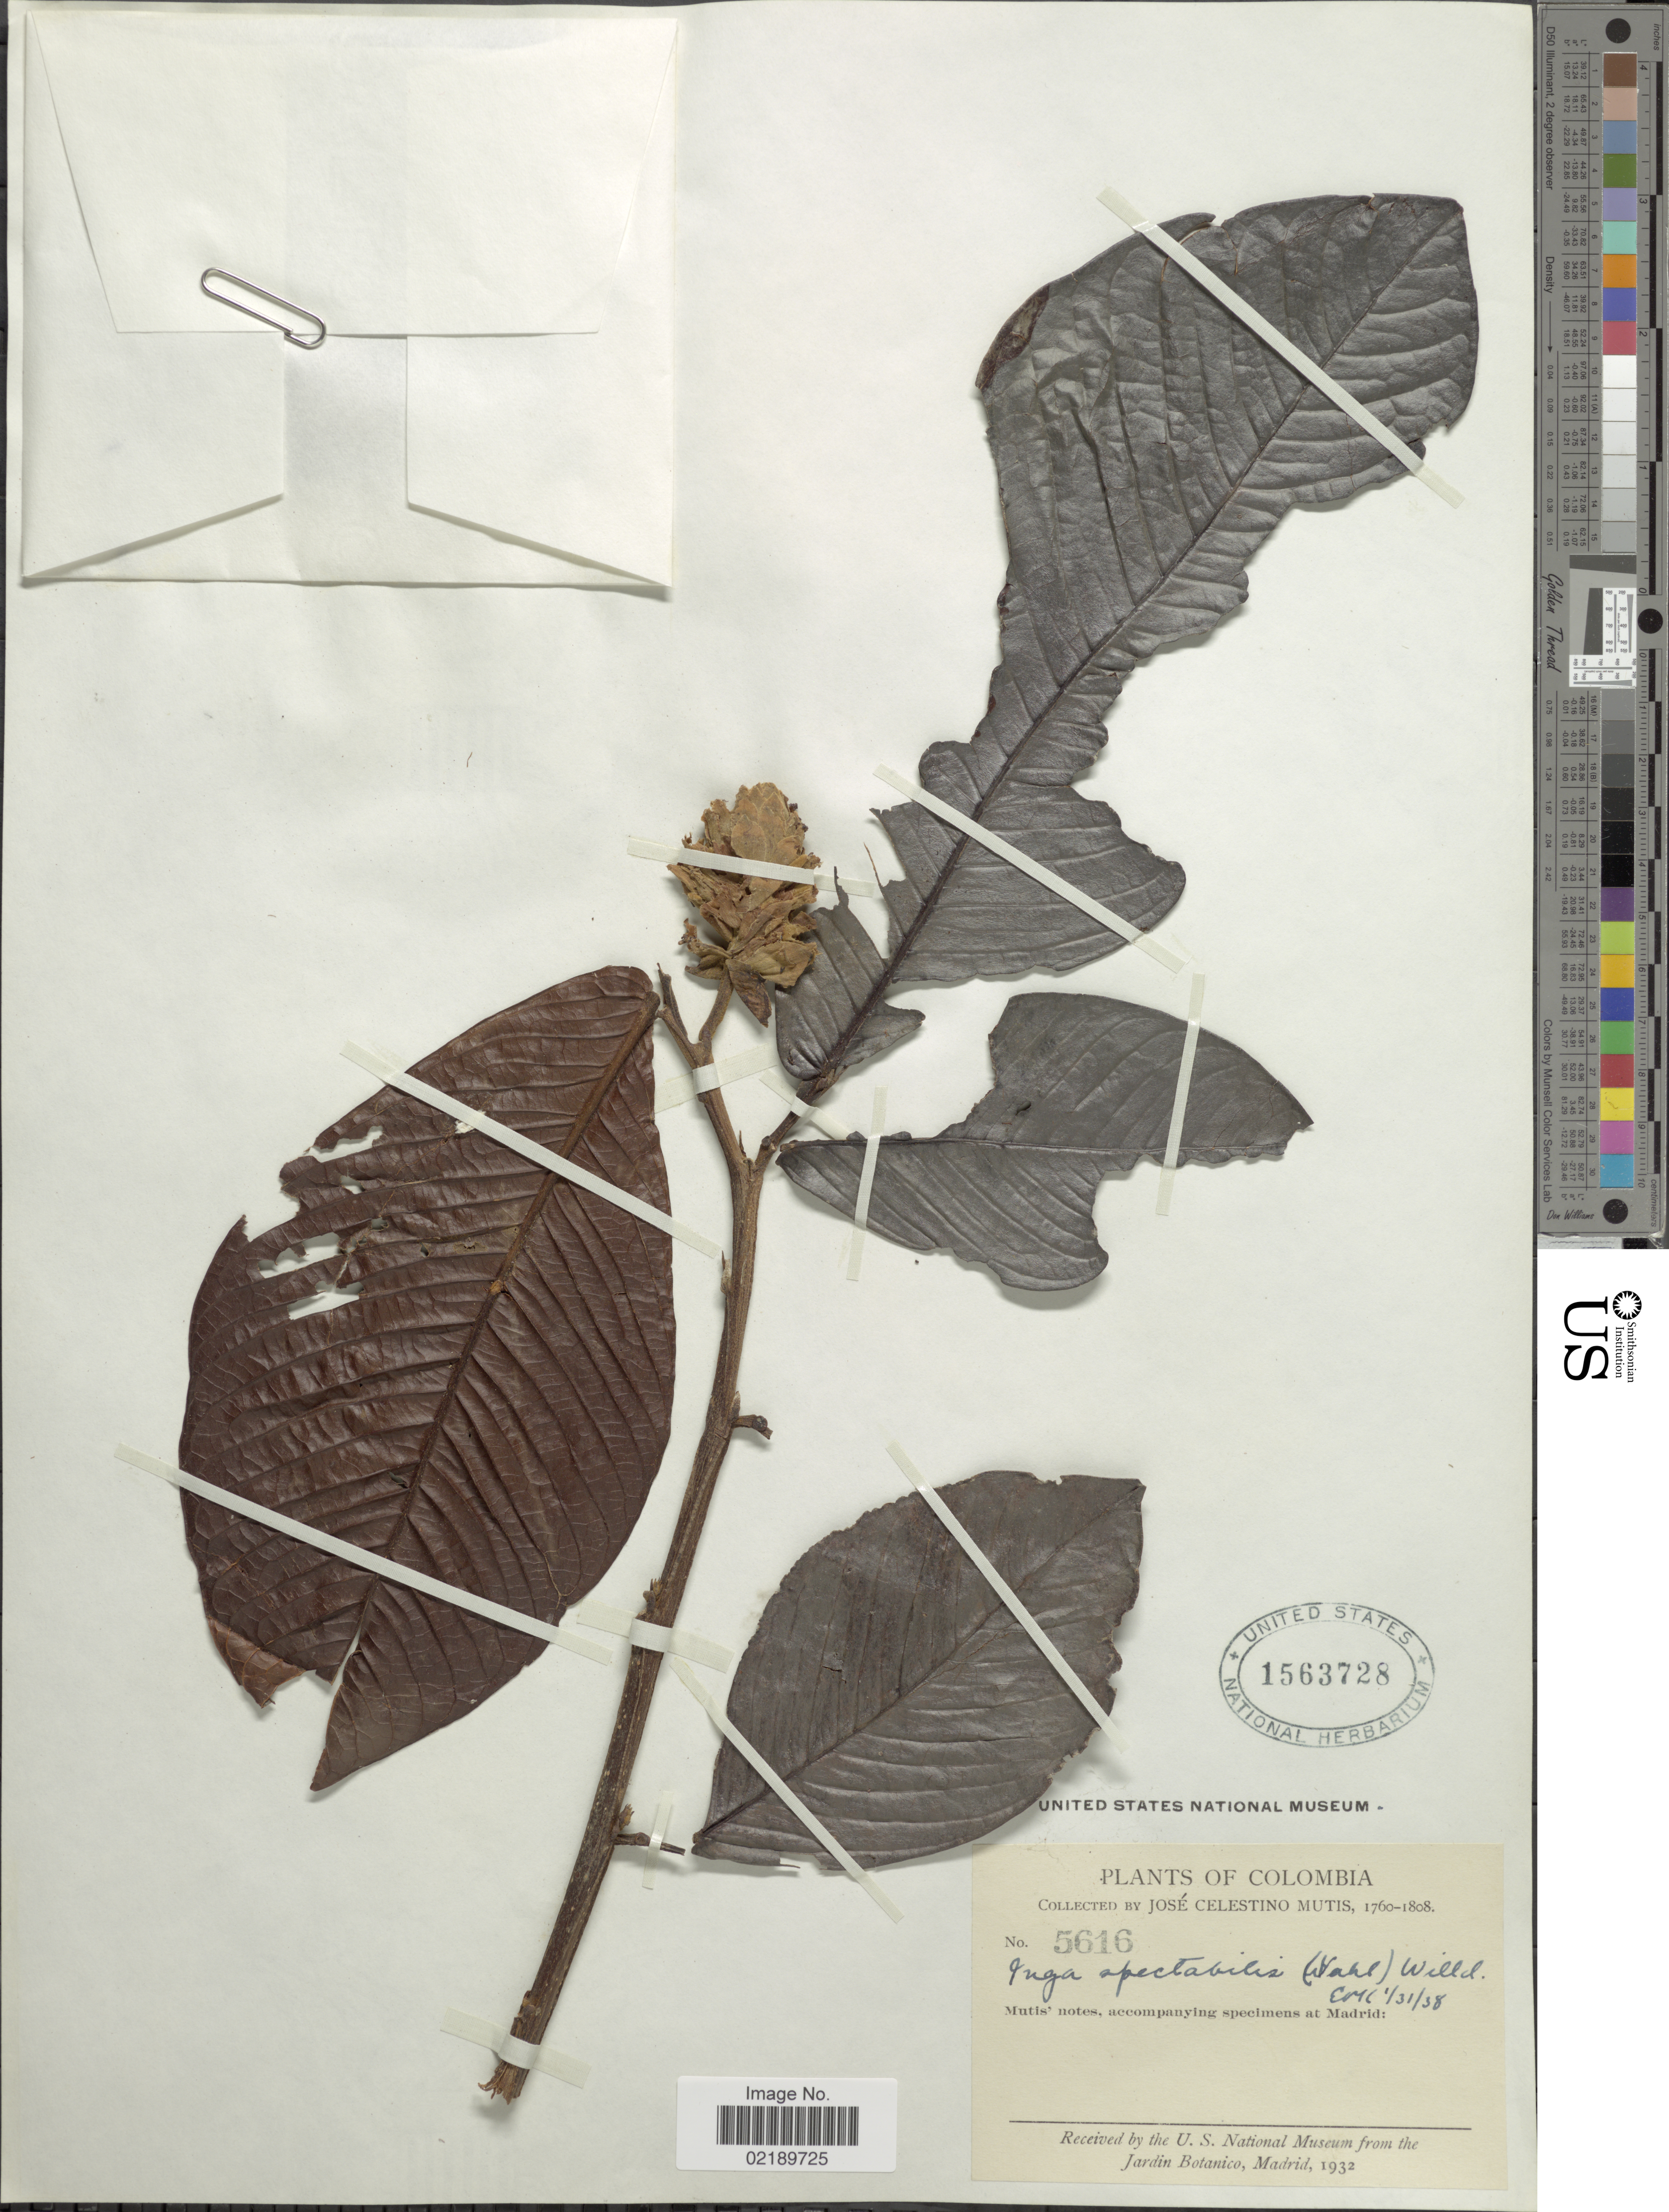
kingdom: Plantae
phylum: Tracheophyta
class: Magnoliopsida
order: Fabales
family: Fabaceae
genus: Inga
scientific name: Inga spectabilis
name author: (Vahl) Willd.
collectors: J. C. B. Mutis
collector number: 5616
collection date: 1760/1808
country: Colombia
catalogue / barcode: US 1563728